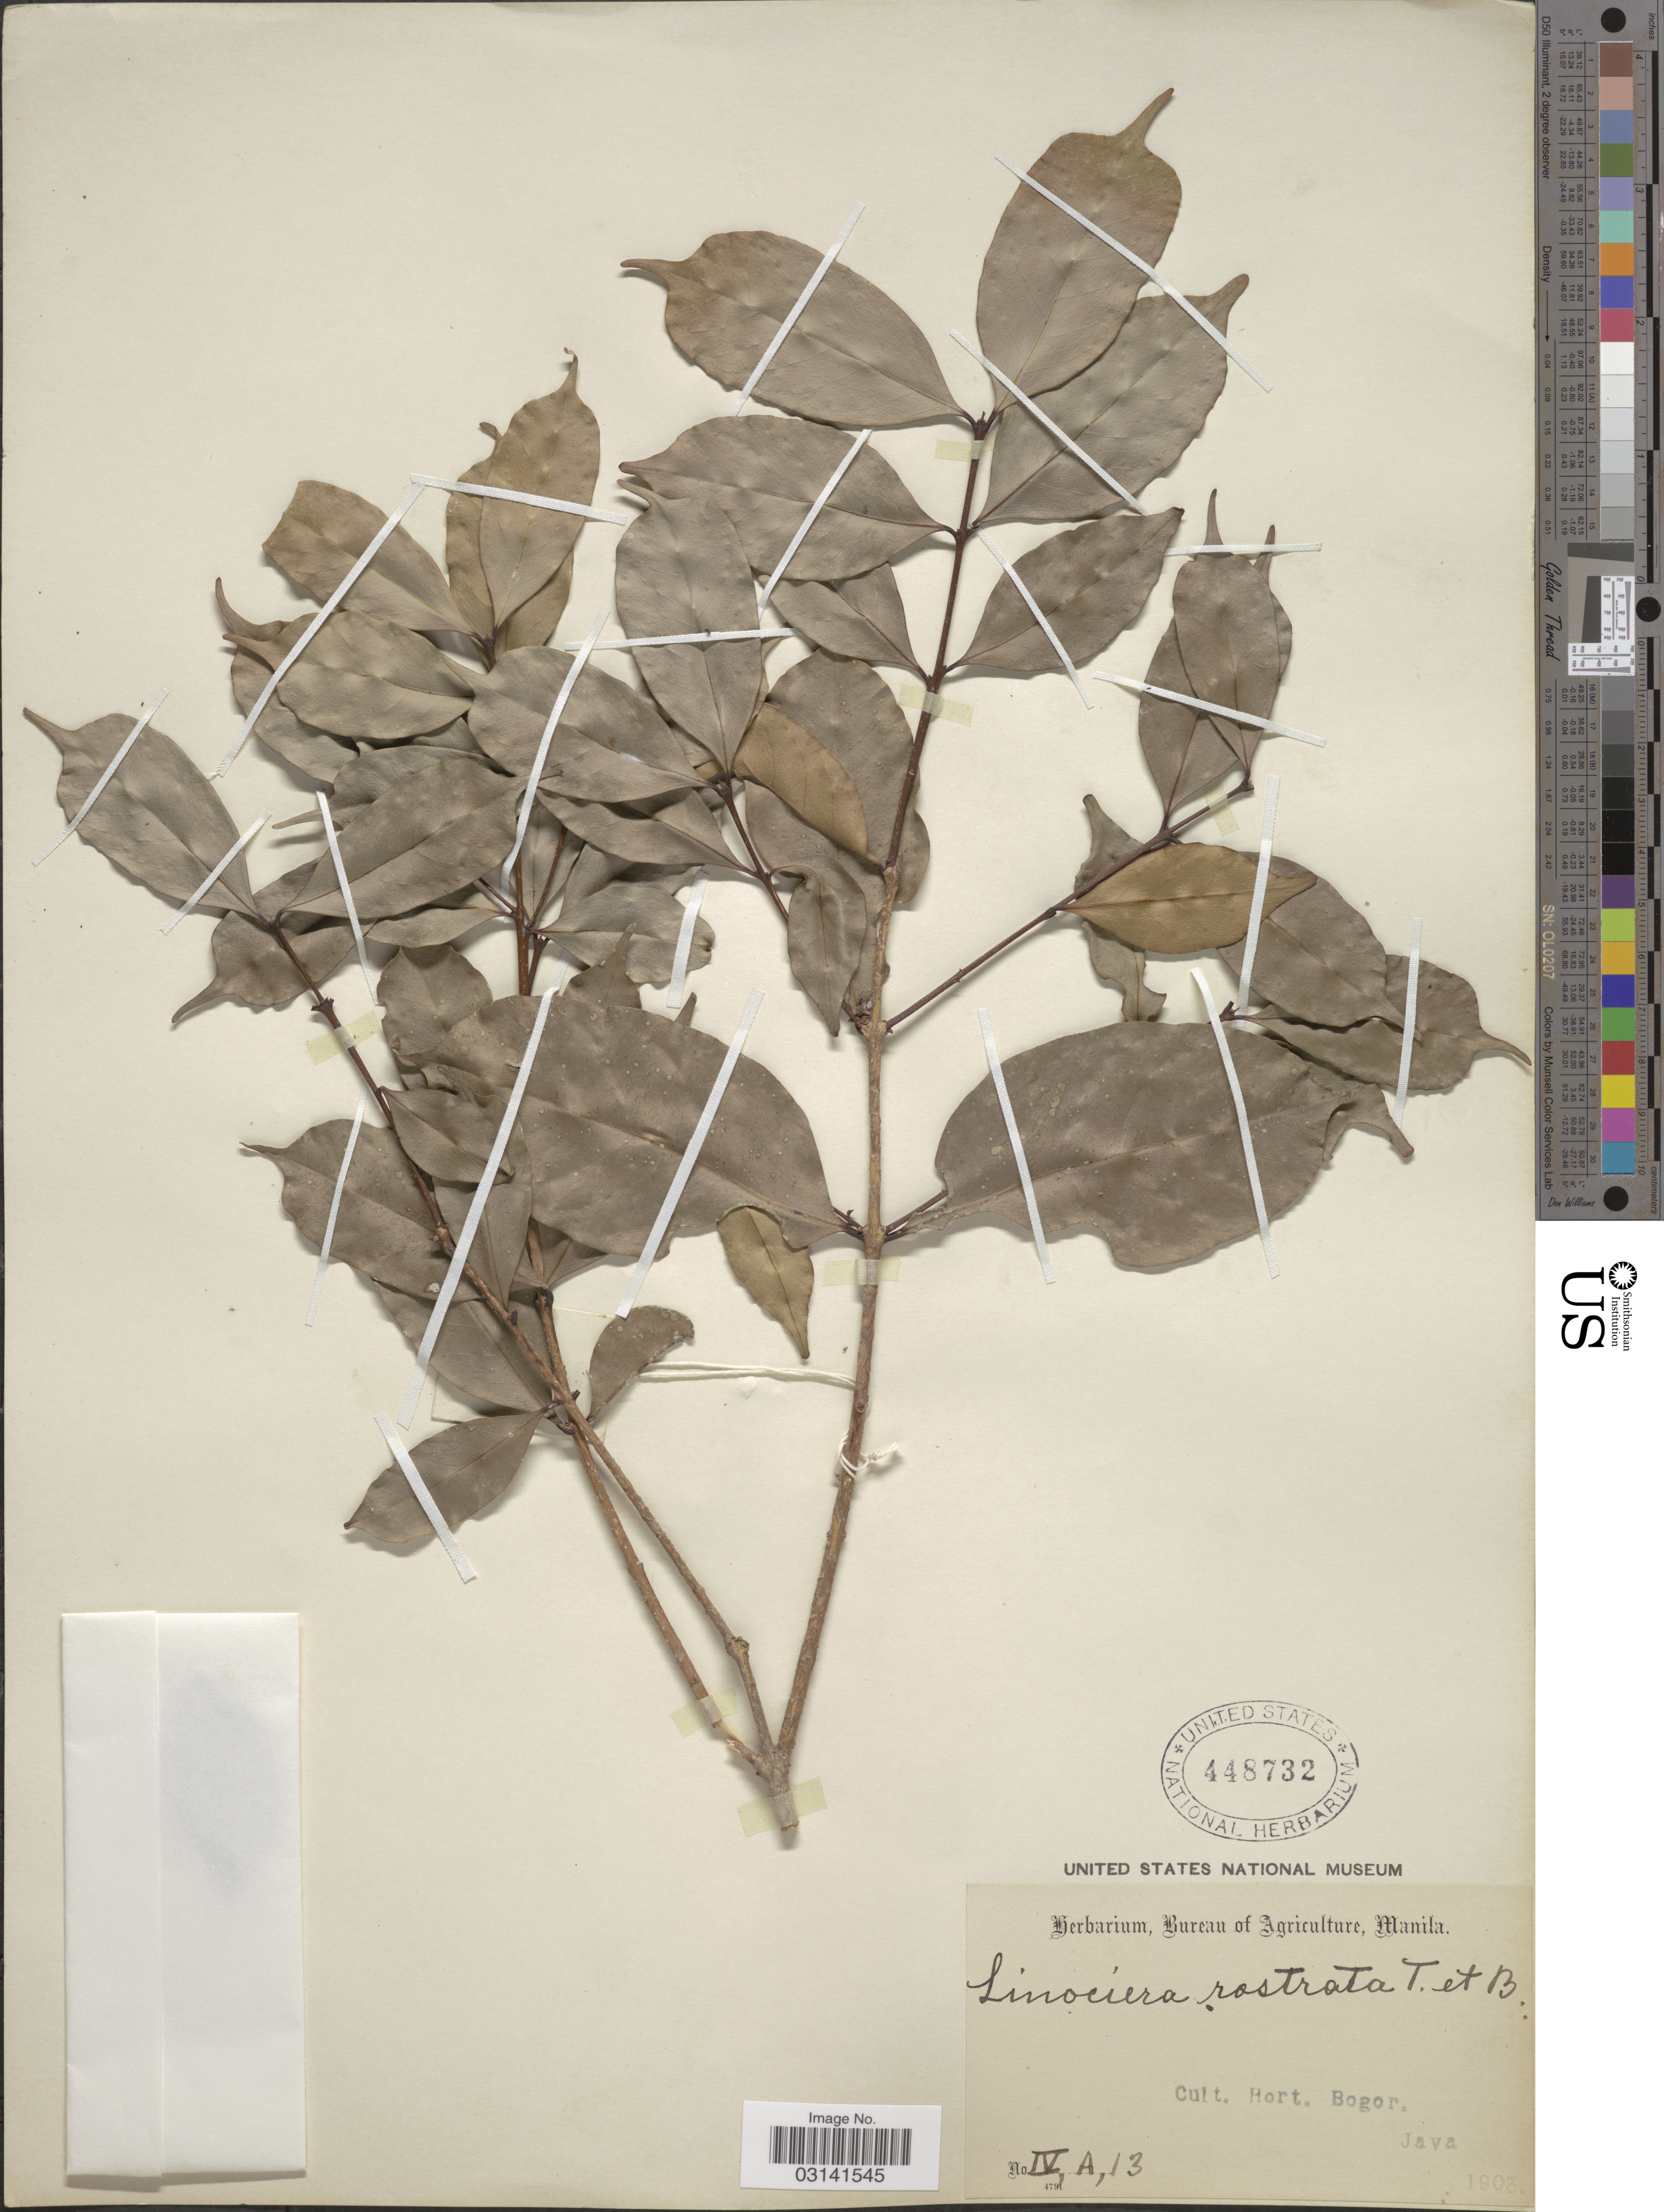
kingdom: Plantae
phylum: Tracheophyta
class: Magnoliopsida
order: Lamiales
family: Oleaceae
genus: Chionanthus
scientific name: Chionanthus rostratus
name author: (Teijsm. & Binn.) Miq.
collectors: ex Herb. Bur. Agric. Manila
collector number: IV, A, 13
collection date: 1903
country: Indonesia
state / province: Java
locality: Cult. Hort. Bogor.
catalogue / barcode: US 448732